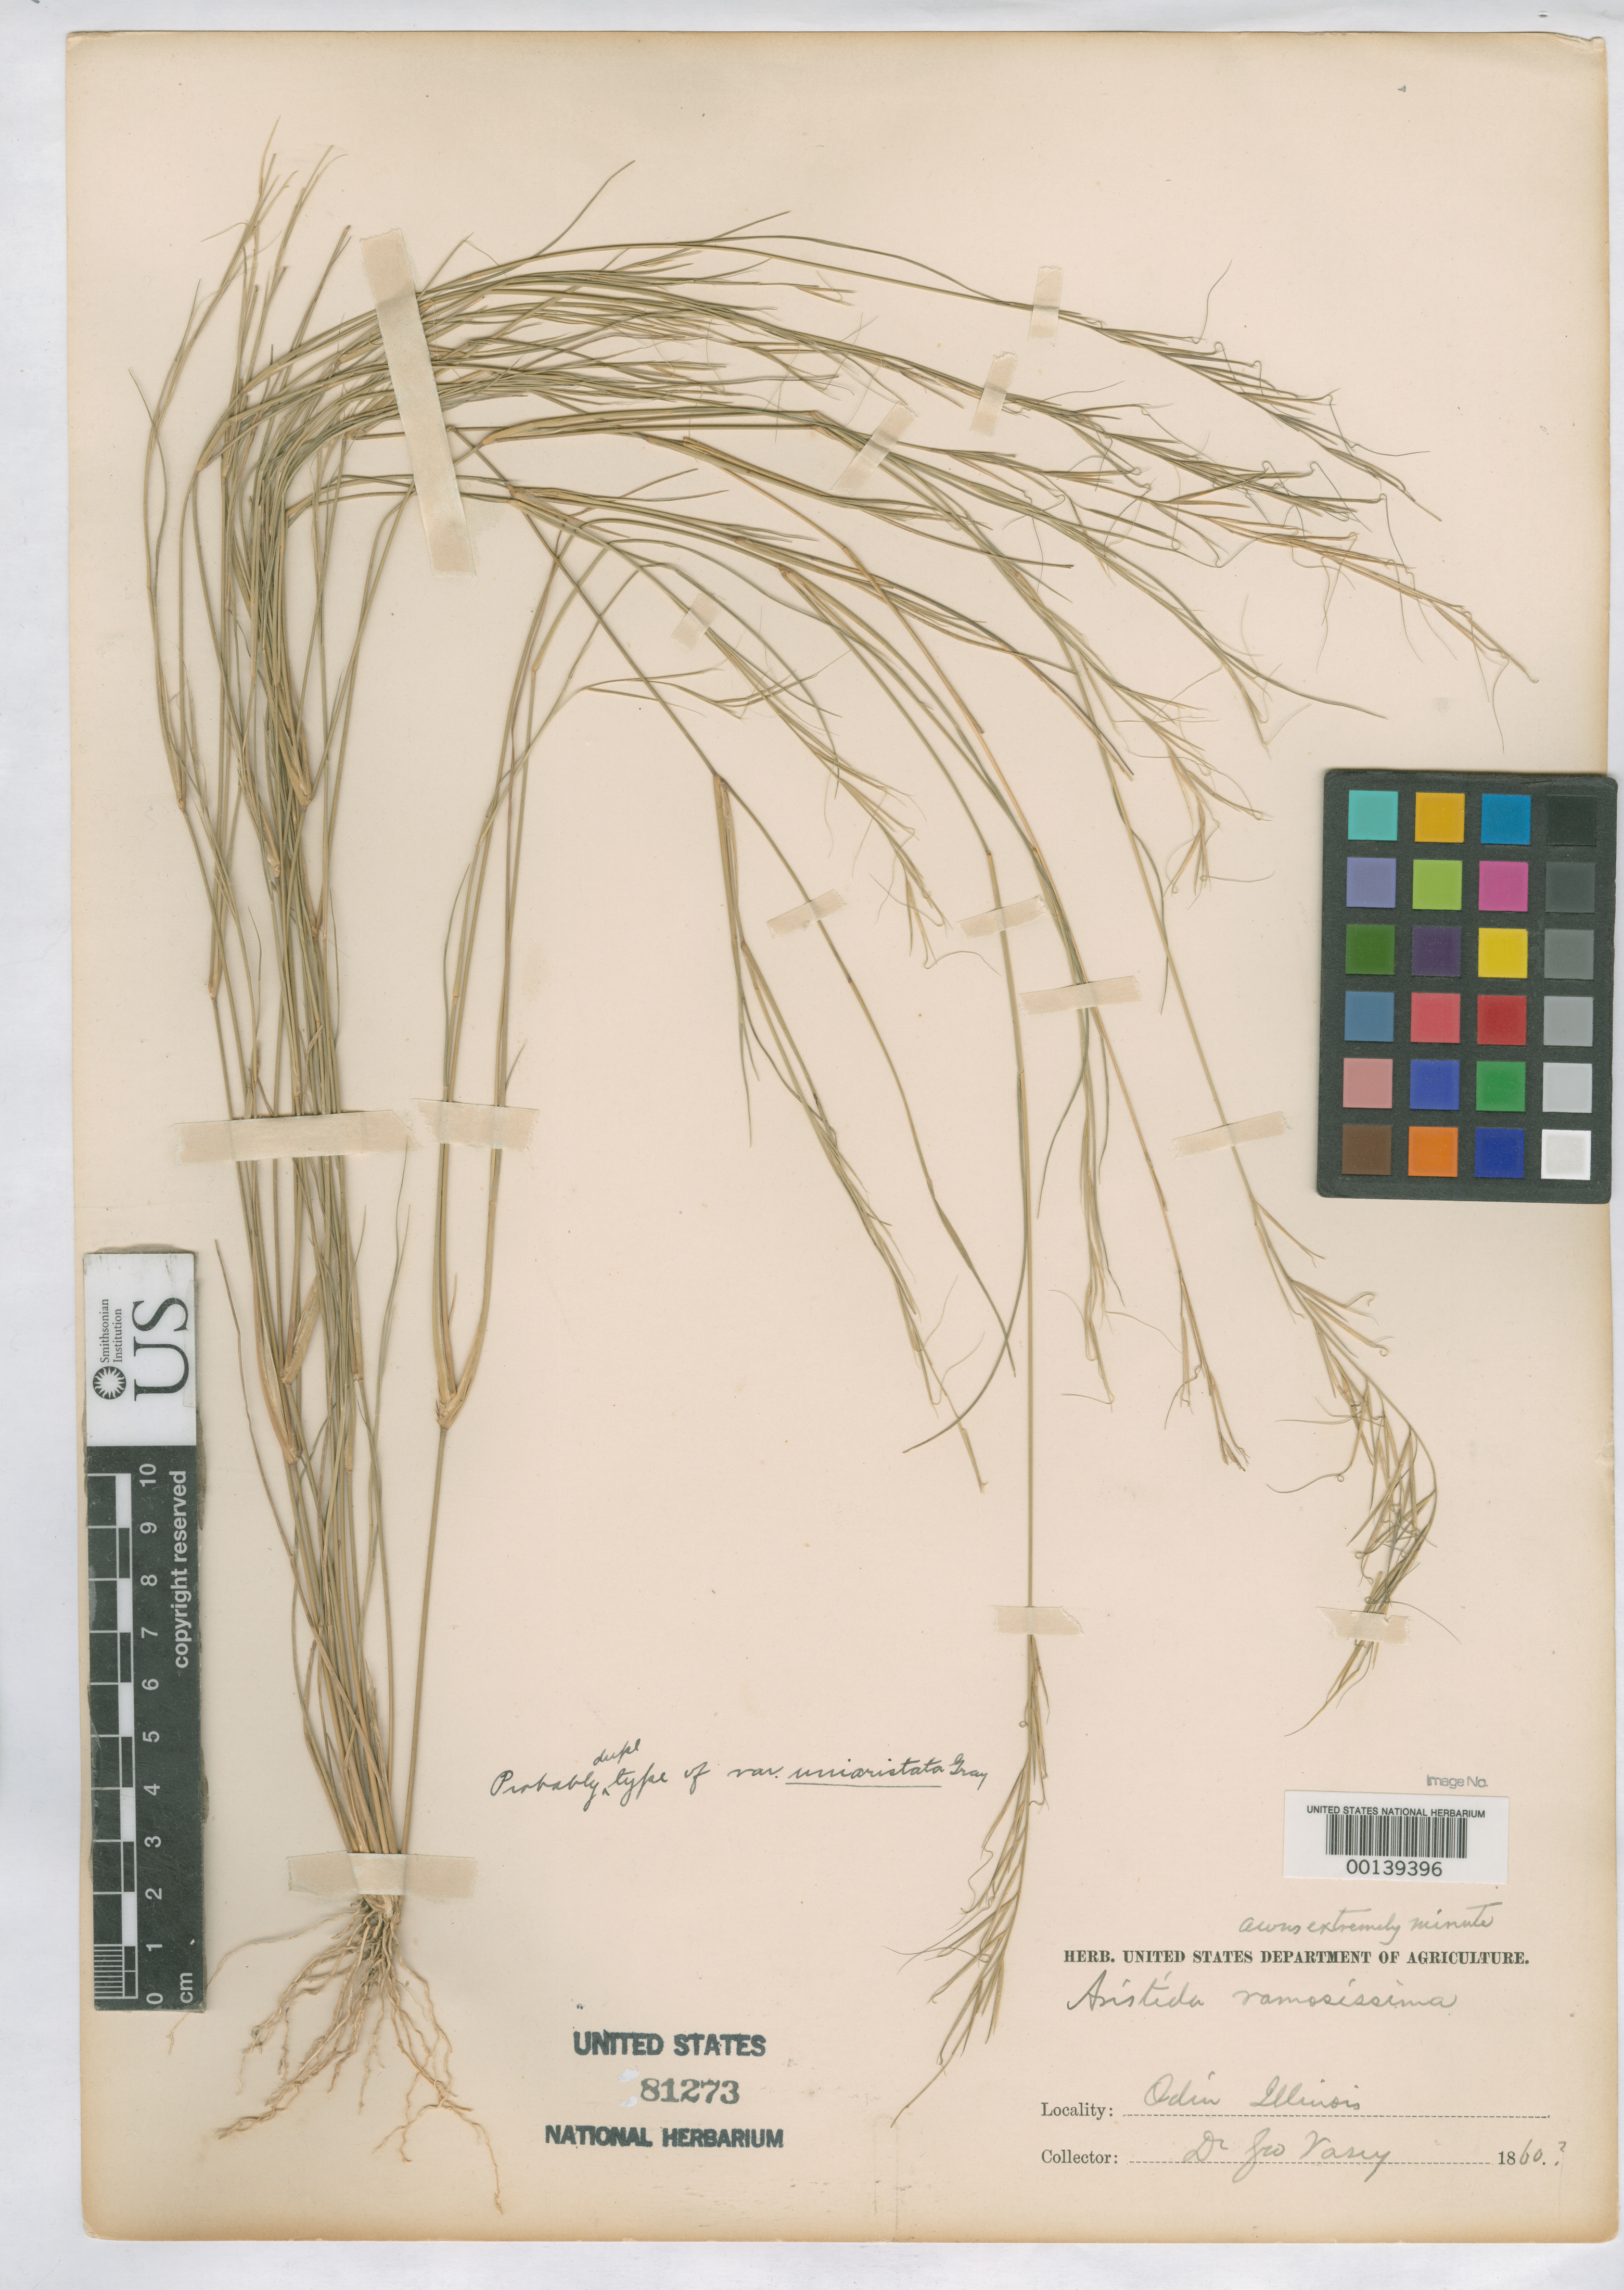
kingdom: Plantae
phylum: Tracheophyta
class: Liliopsida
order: Poales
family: Poaceae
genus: Aristida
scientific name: Aristida ramosissima var. uniaristata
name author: A. Gray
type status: Isotype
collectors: G. R. Vasey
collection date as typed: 1860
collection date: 1860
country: United States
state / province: Illinois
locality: Odin.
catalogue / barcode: US 81273